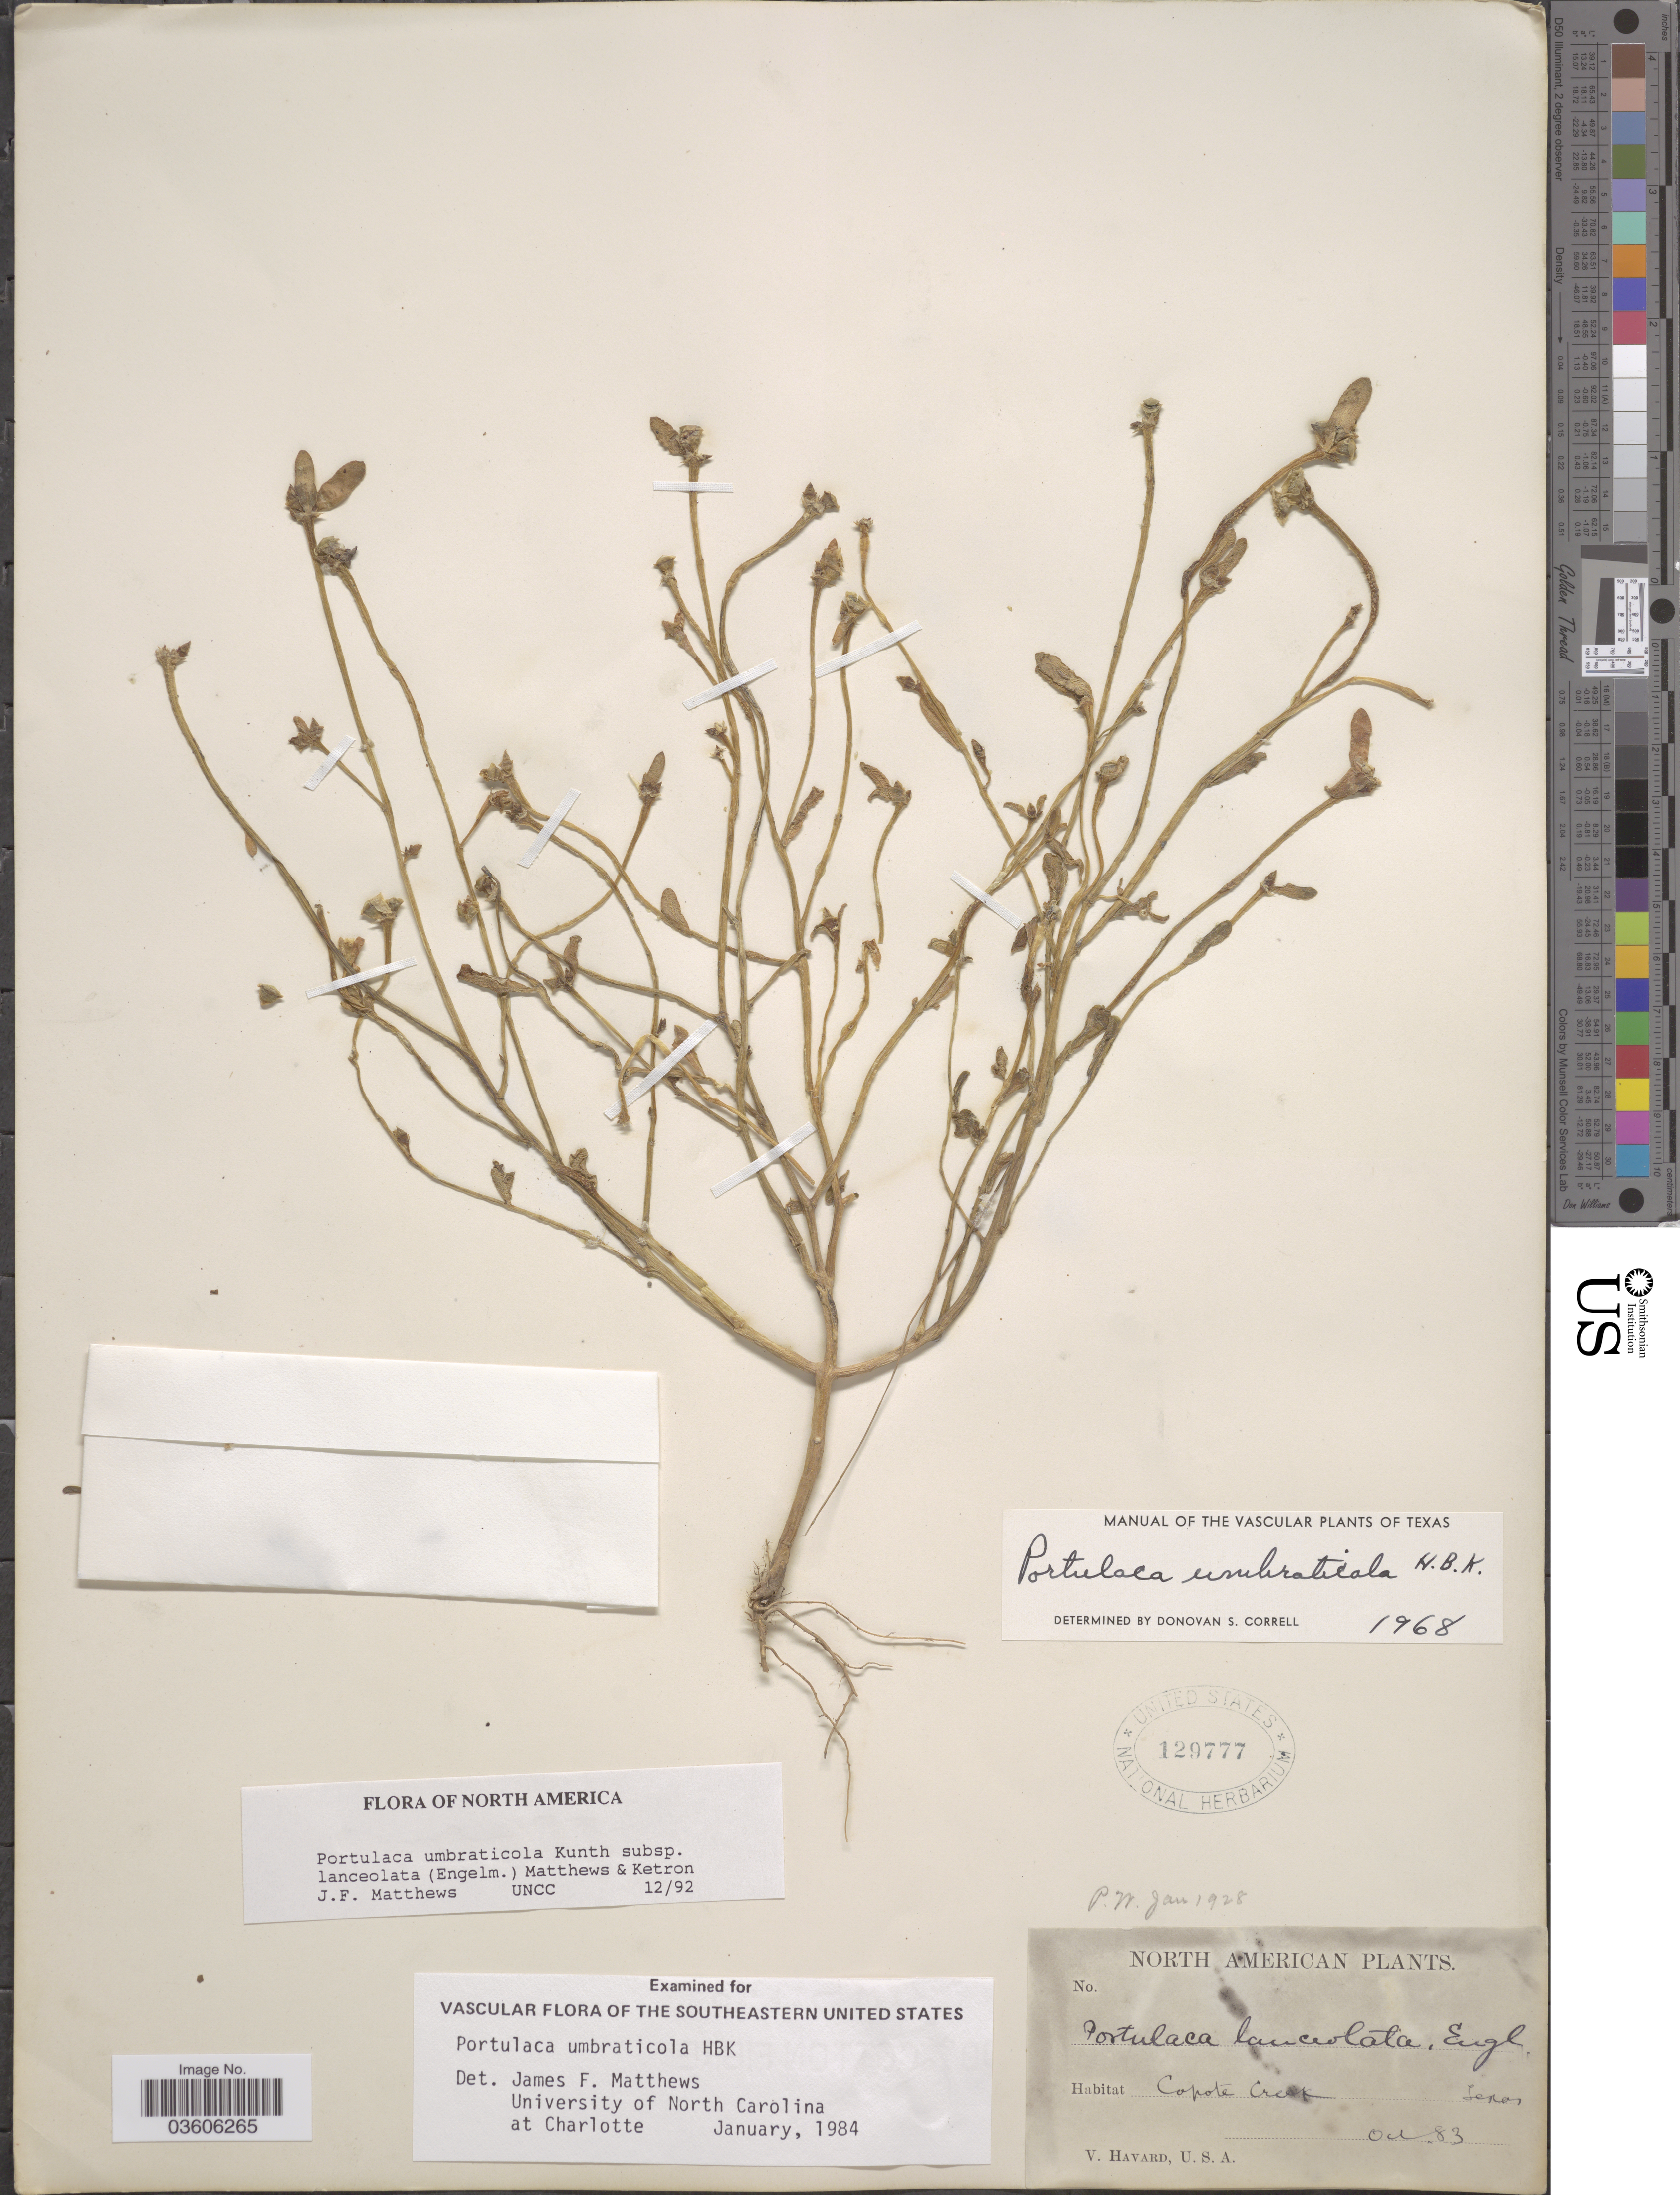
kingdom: Plantae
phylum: Tracheophyta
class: Magnoliopsida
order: Caryophyllales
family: Portulacaceae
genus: Portulaca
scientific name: Portulaca umbraticola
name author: Kunth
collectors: V. Havard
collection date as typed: Transcribed d/m/y: /10/83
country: United States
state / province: Texas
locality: Copote Creek.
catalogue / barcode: US 129777